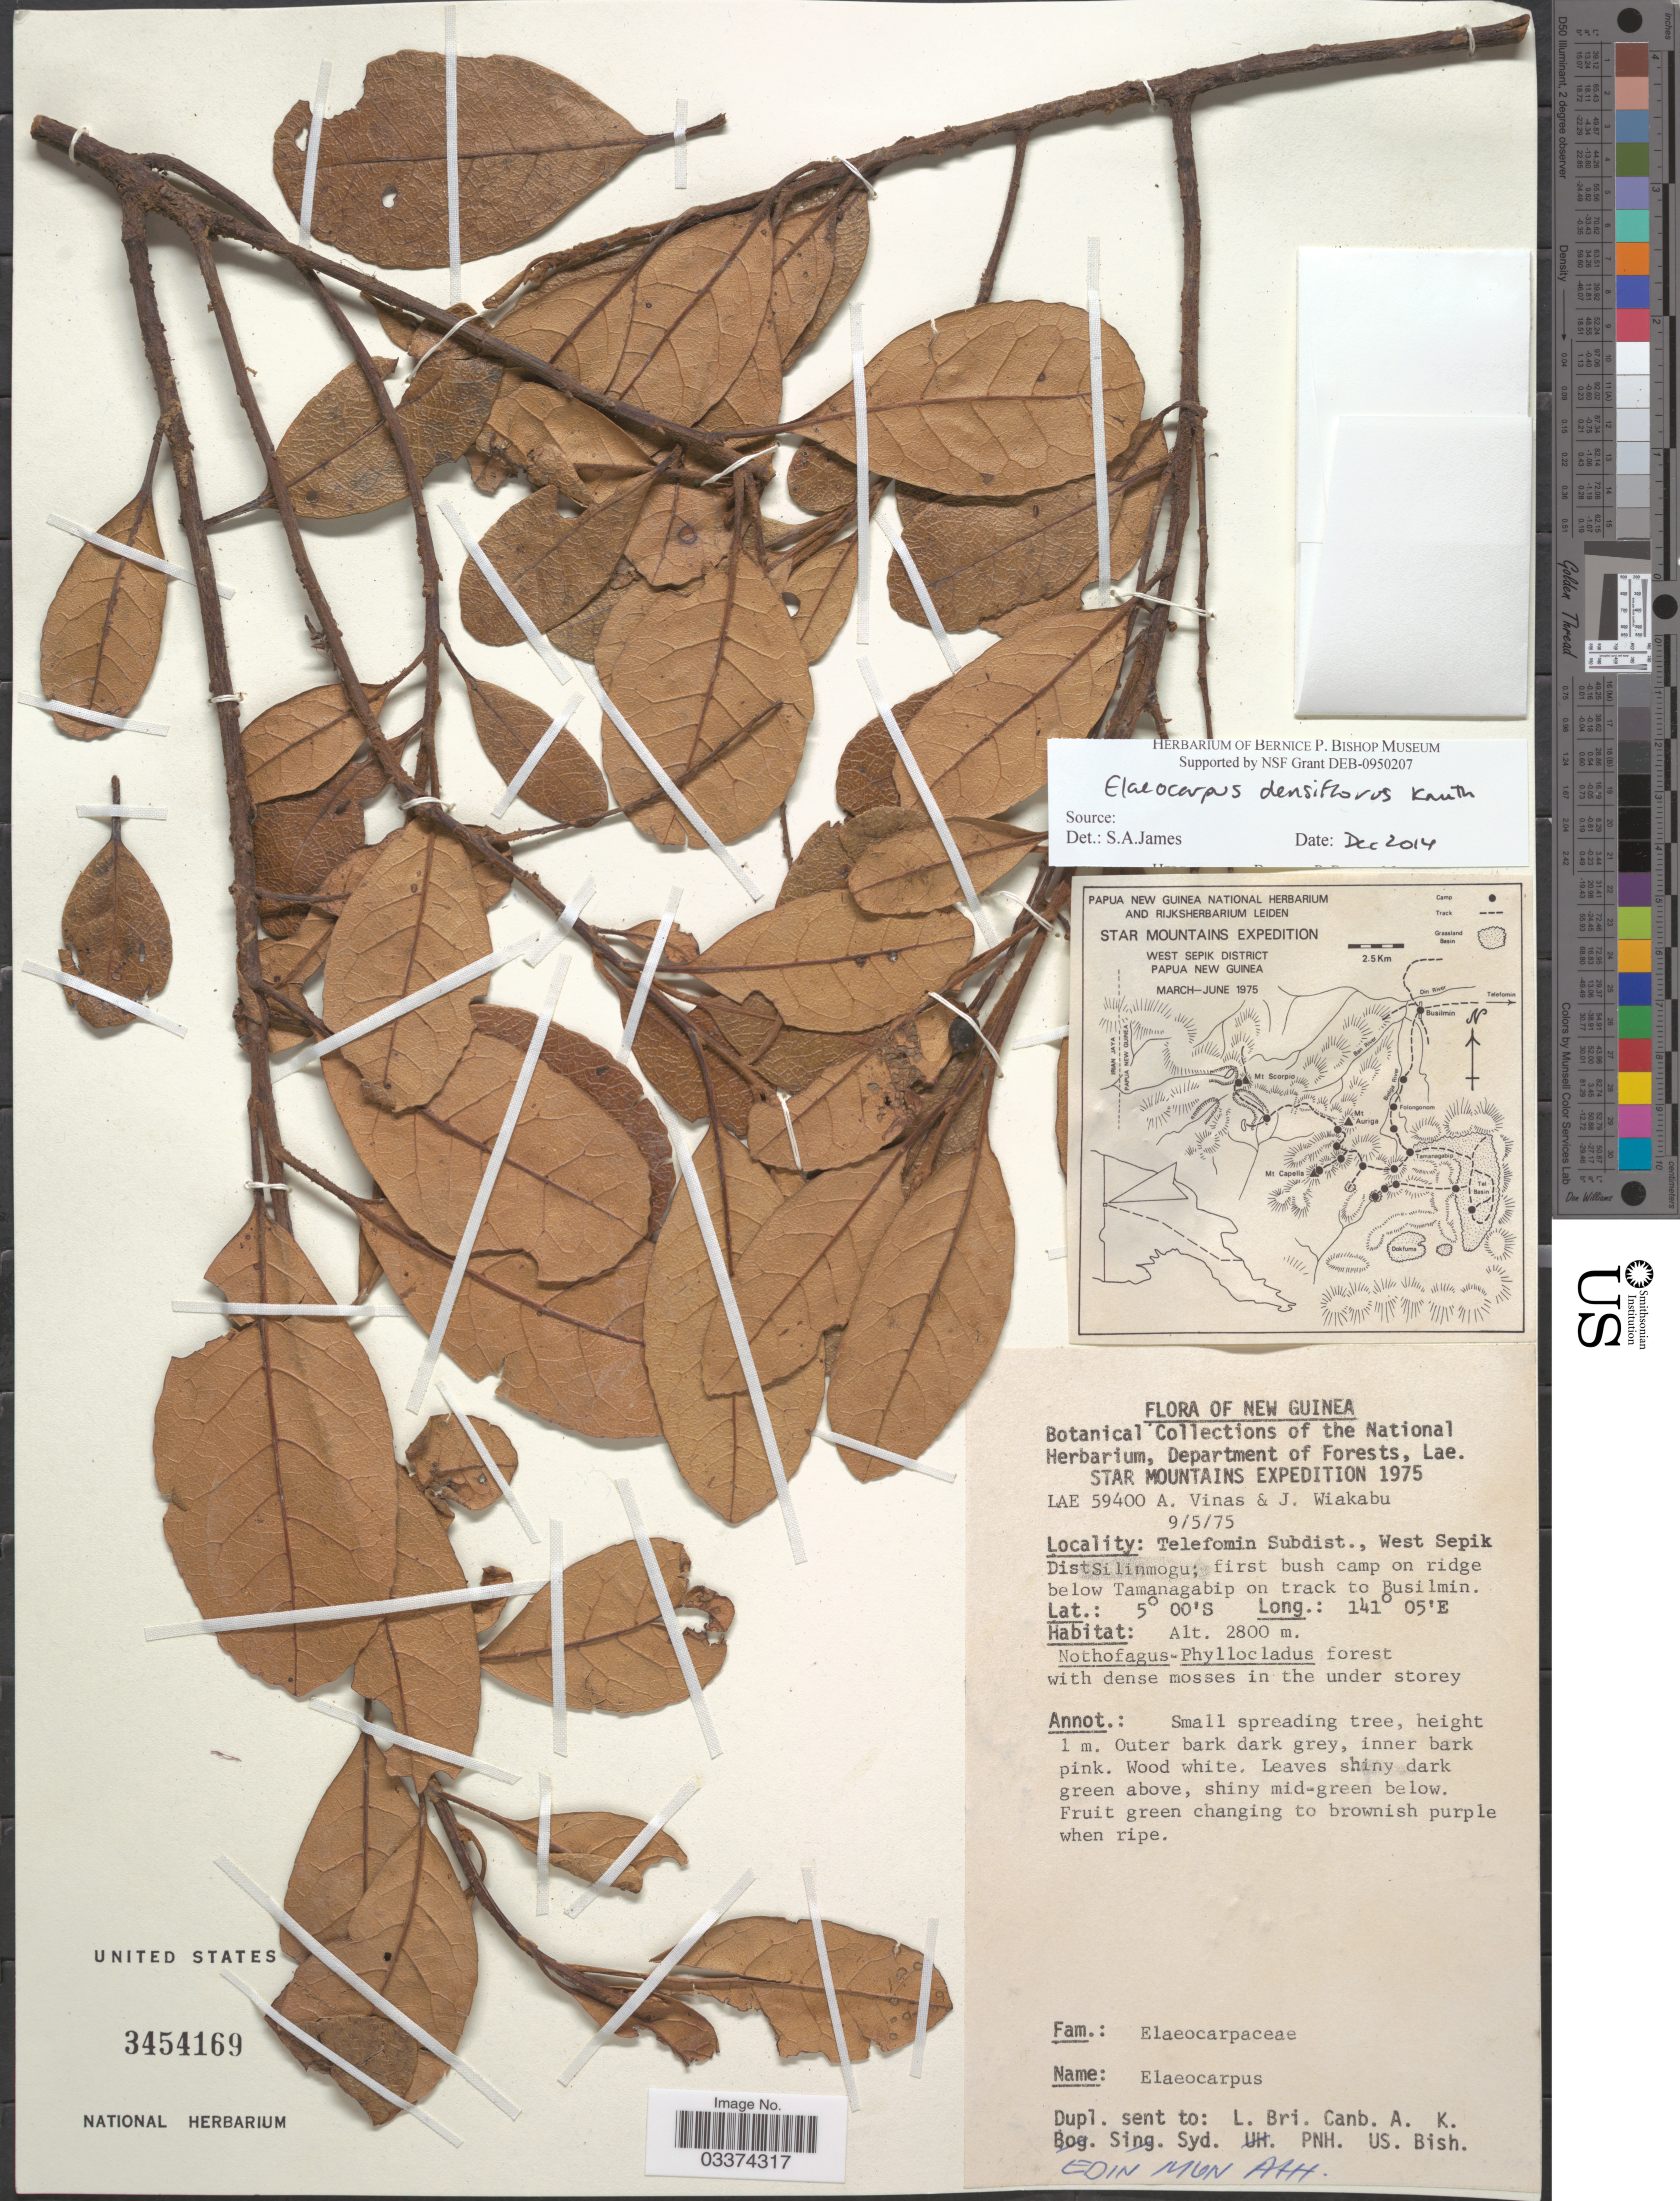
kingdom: Plantae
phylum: Tracheophyta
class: Magnoliopsida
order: Oxalidales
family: Elaeocarpaceae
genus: Elaeocarpus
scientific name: Elaeocarpus densiflorus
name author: Kunth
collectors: A. Vinas & J. Wiakabu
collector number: LAE59400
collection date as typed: Transcribed d/m/y: 9/5/75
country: Papua New Guinea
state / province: Sandaun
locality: New Guinea, Star Mountains, Telefomin Subdist., West Sepik Dist. Silinmogu; first bush camp ridge below Tamanagabip on track to Busilmin.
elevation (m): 2800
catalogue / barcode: US 3454169